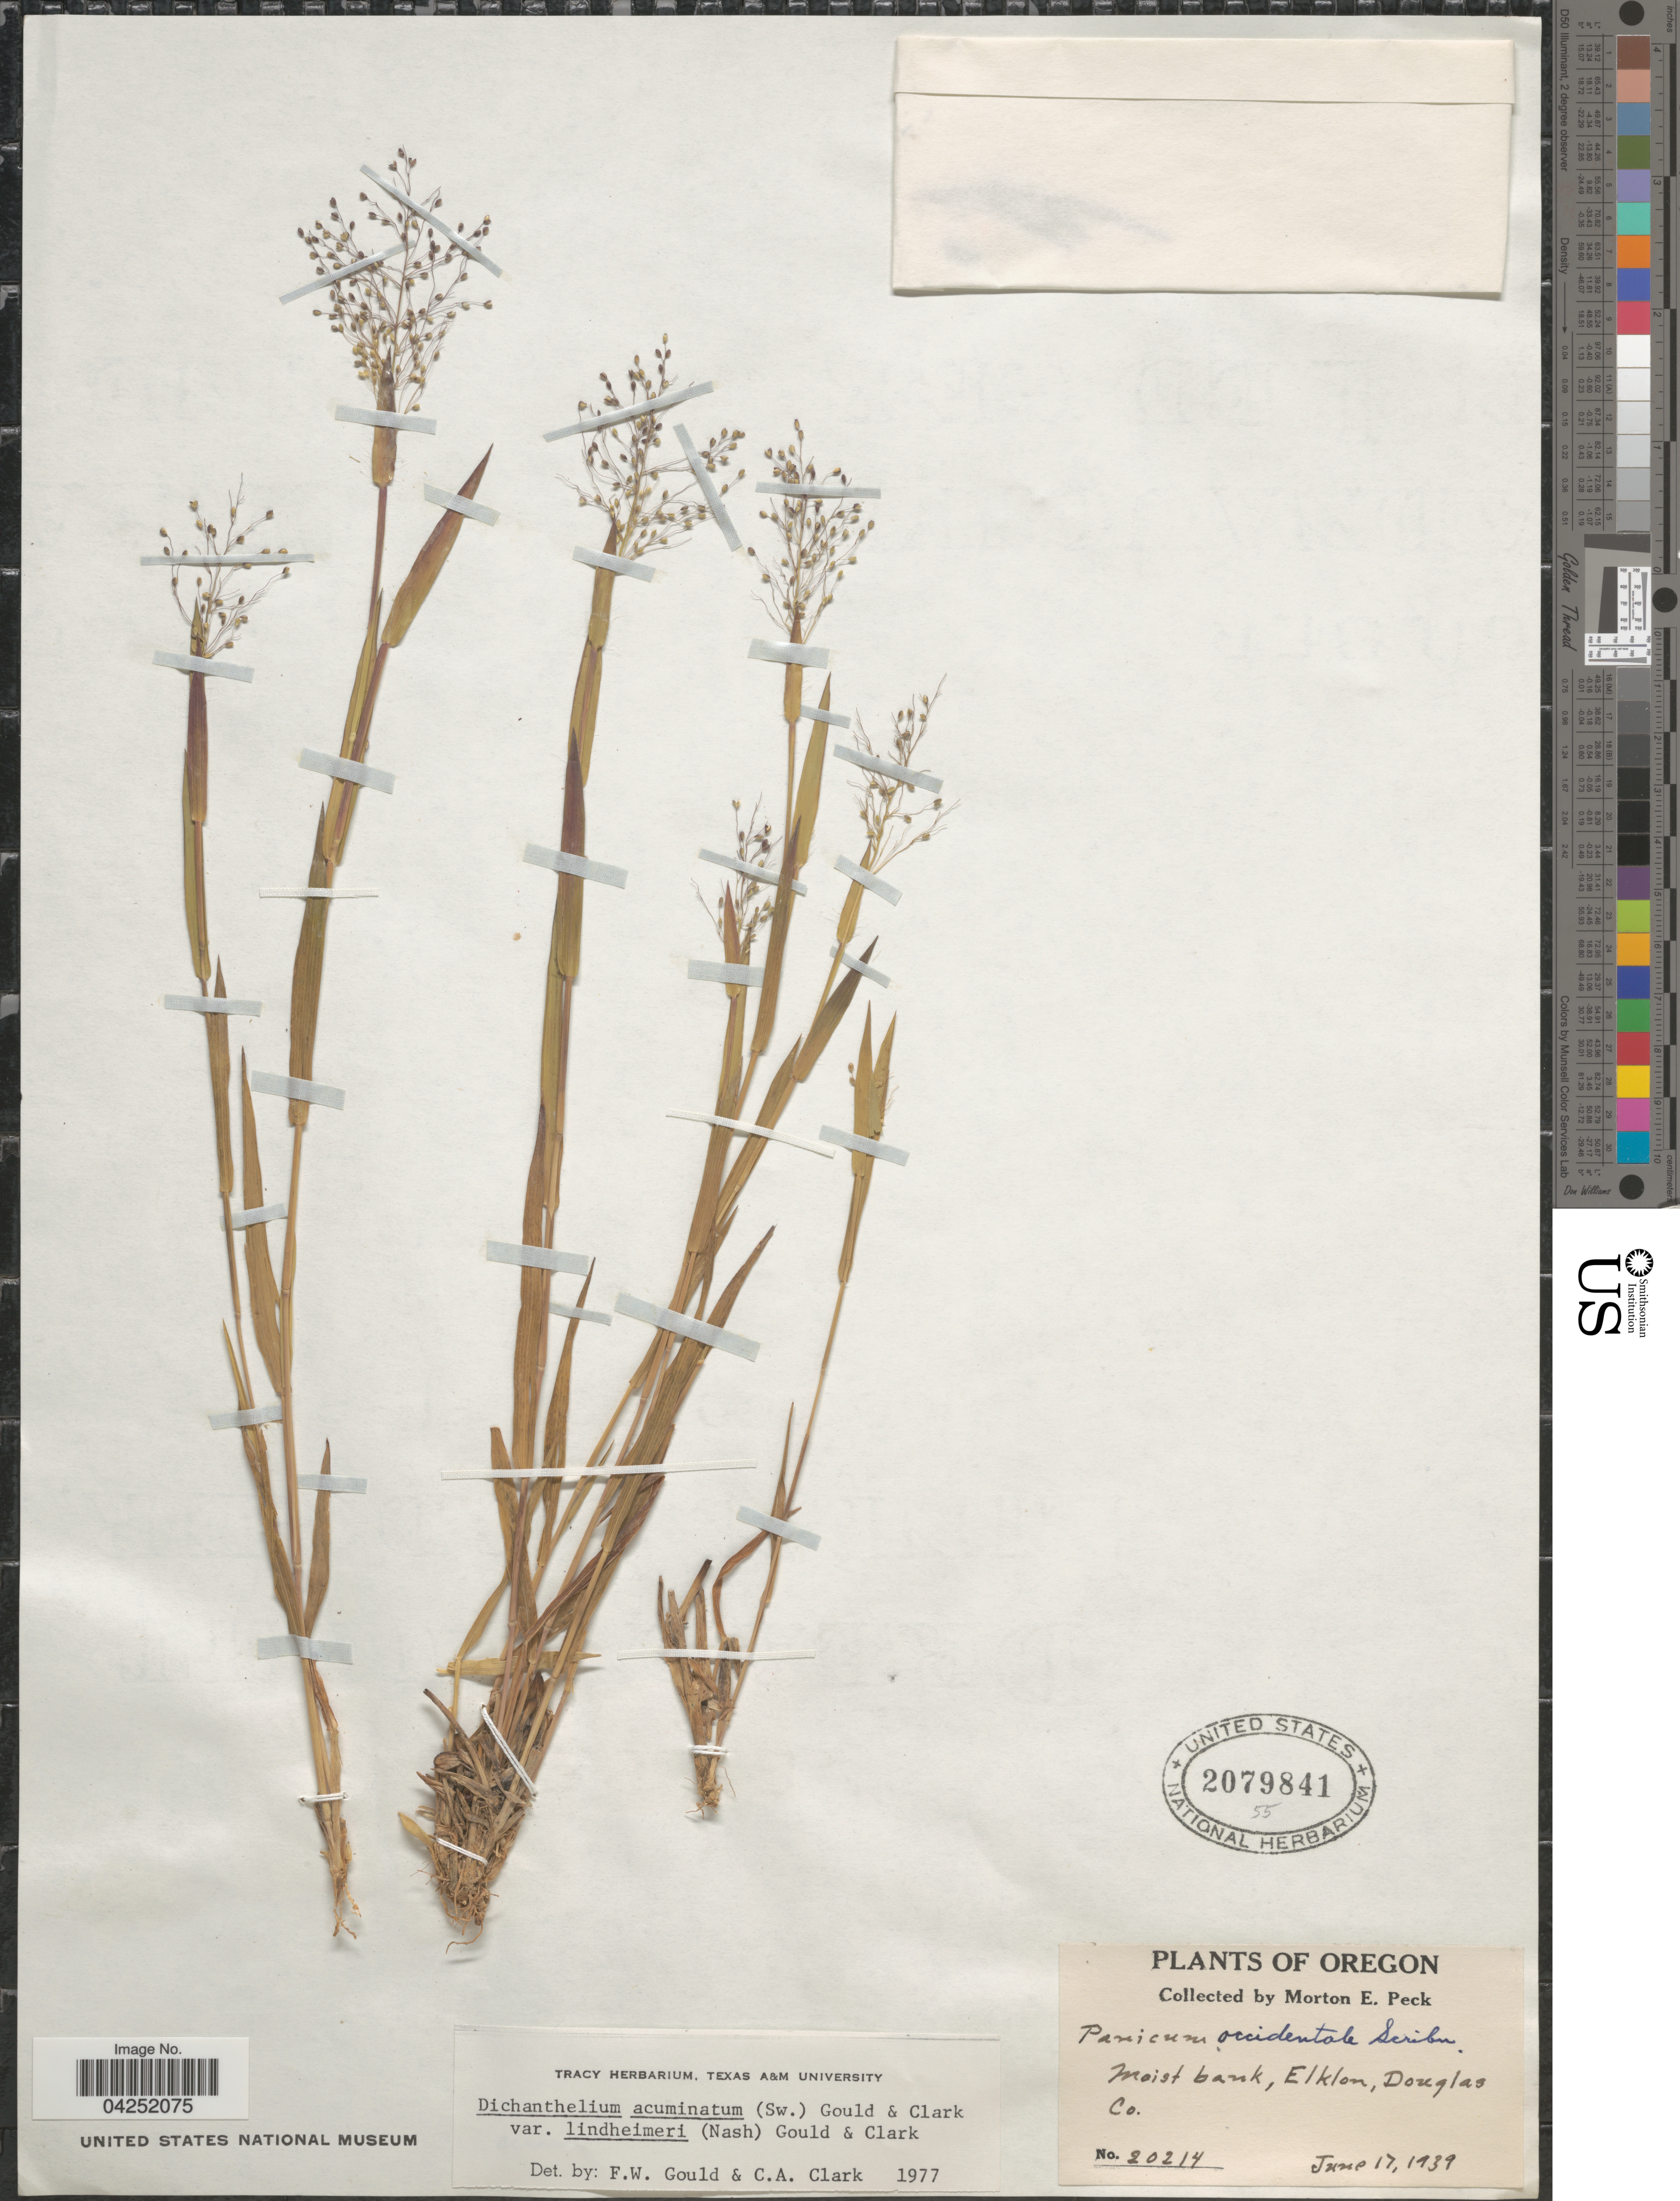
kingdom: Plantae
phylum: Tracheophyta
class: Liliopsida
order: Poales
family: Poaceae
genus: Dichanthelium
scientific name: Dichanthelium acuminatum var. lindheimeri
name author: (Nash) Gould & C.A. Clark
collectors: M. E. Peck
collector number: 20214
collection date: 1939-06-17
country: United States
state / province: Oregon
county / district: Douglas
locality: Moist bank, Elklon, Douglas Co.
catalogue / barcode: US 2079841